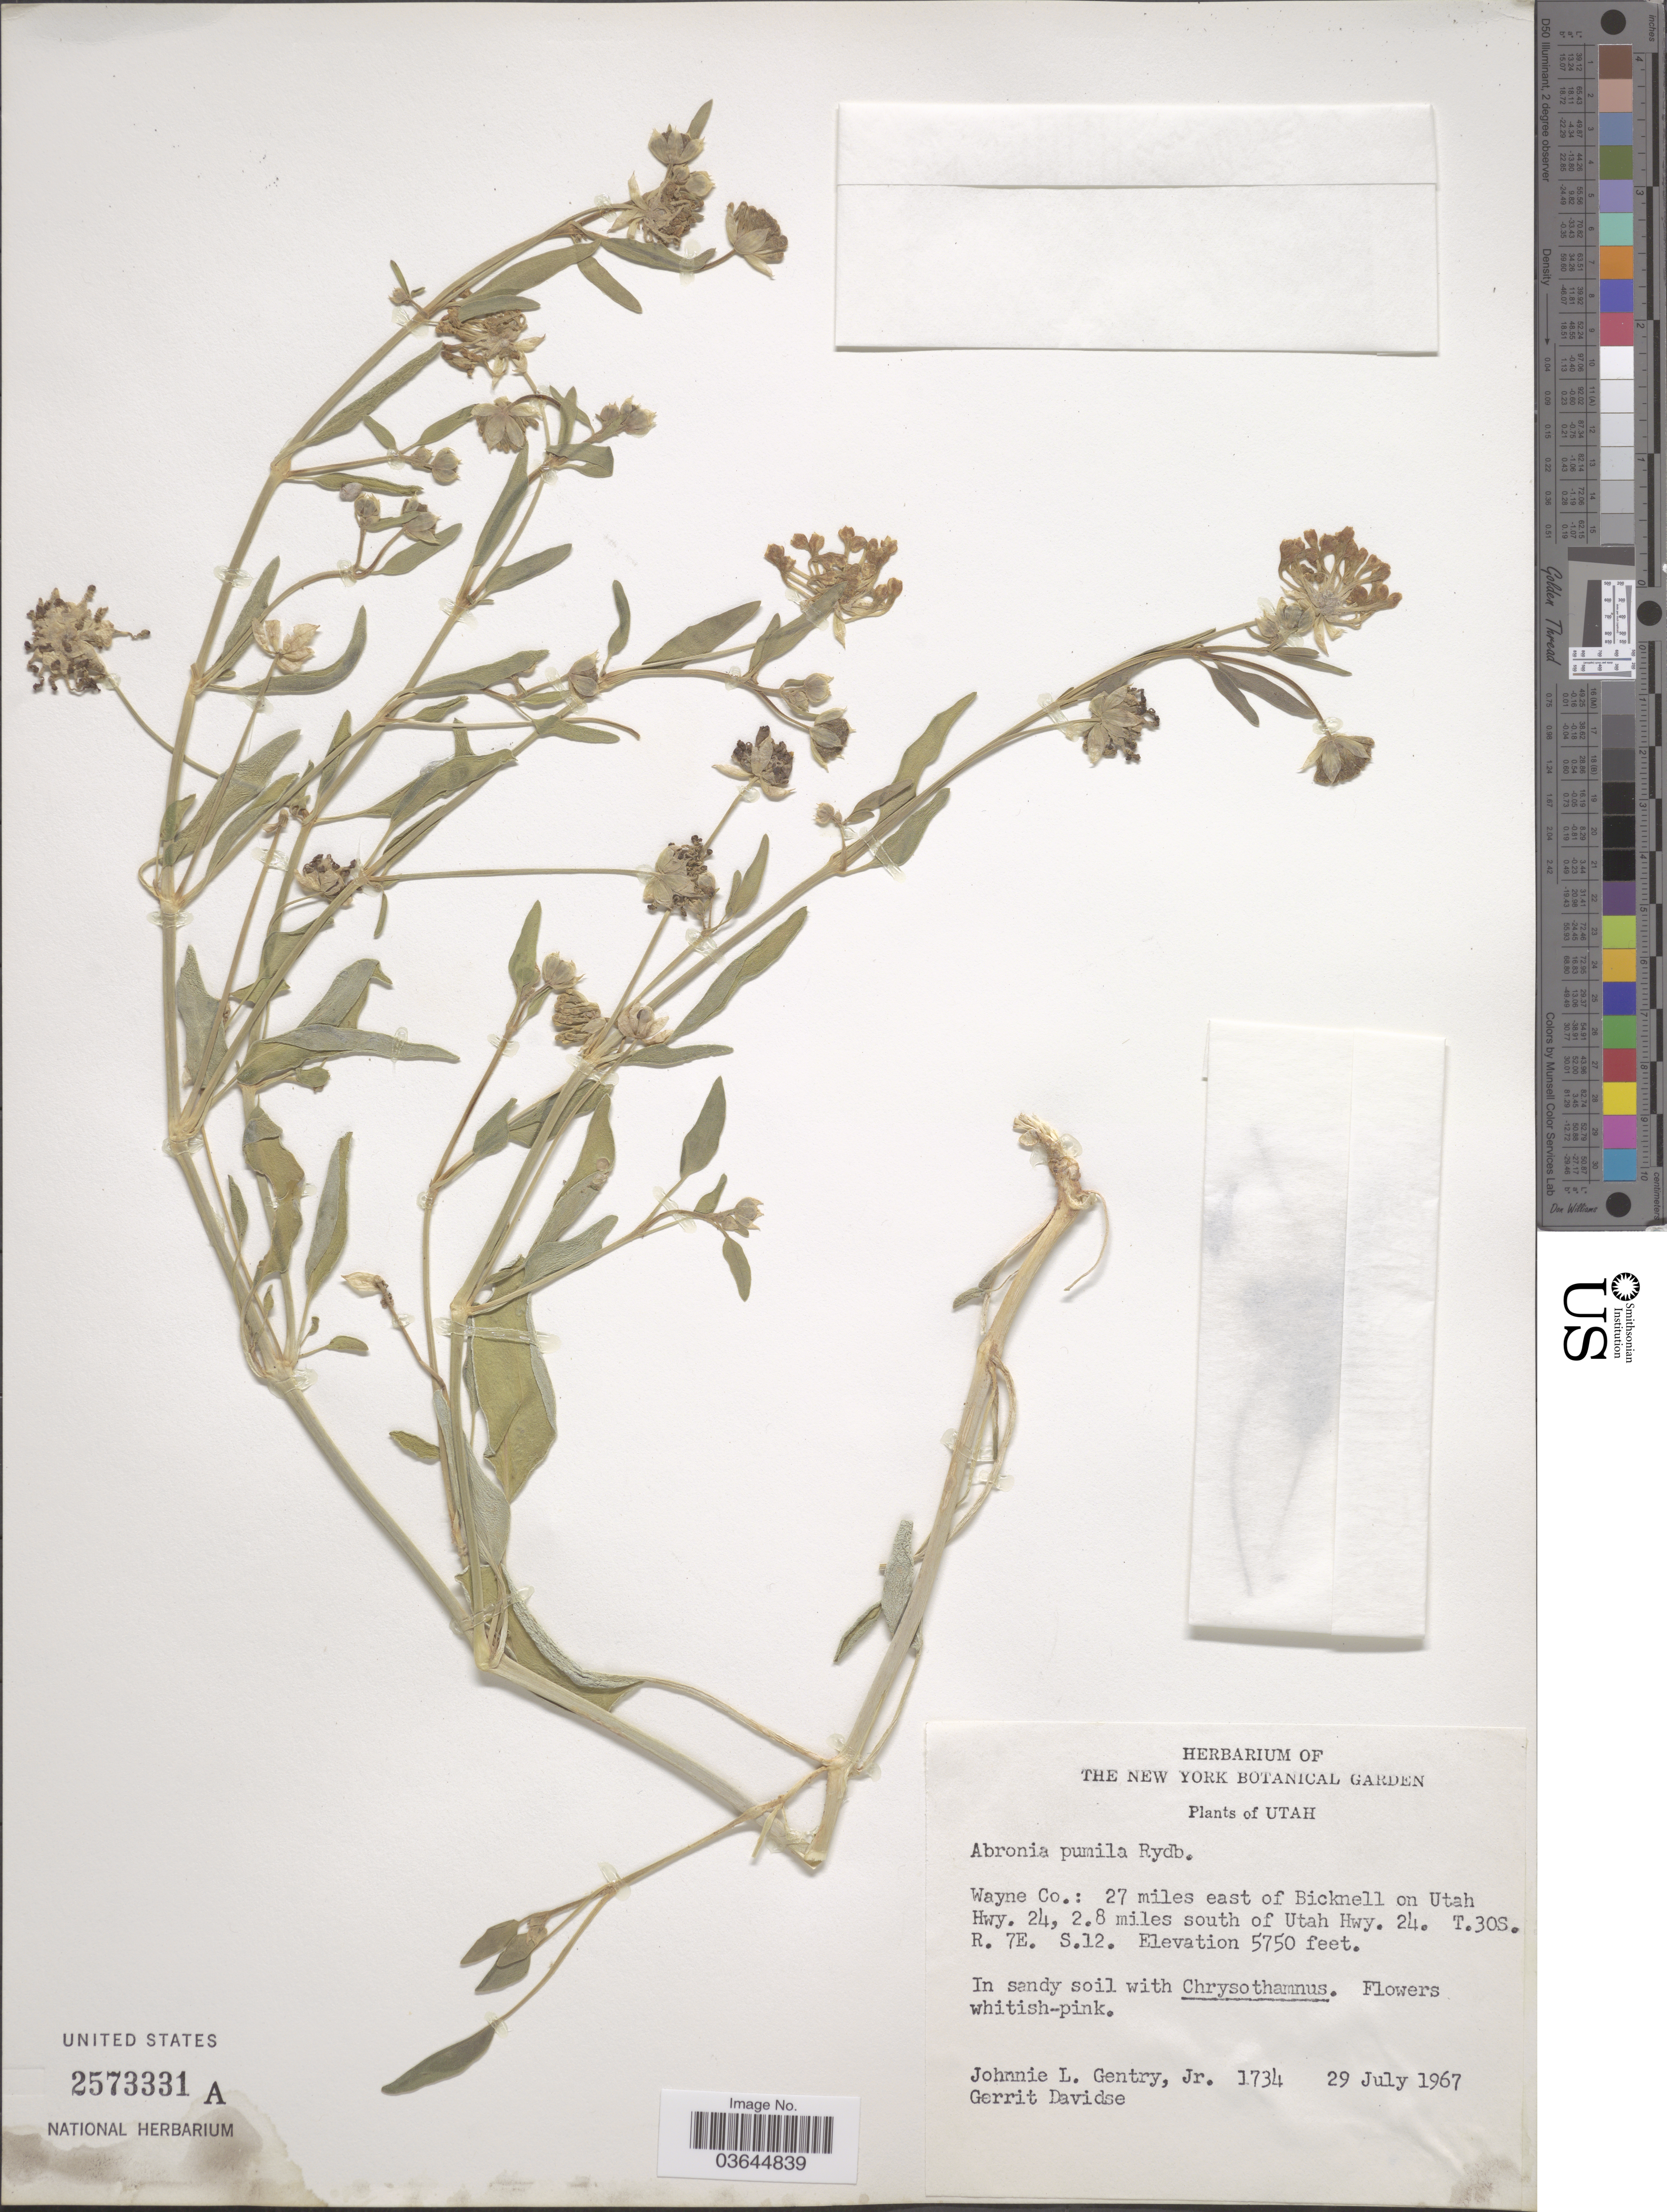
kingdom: Plantae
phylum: Tracheophyta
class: Magnoliopsida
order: Caryophyllales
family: Nyctaginaceae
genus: Abronia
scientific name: Abronia pumila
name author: Rydb.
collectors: J. L. Gentry & G. Davidse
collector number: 1734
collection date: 1967-07-29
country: United States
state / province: Utah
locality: Wayne Co.: 27 miles east of Bicknell on Utah Hwy. 24, 2.8 miles south of Utah Hwy. 24. T.30S. R. 7E. S.12.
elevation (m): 1753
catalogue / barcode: US 2573331A